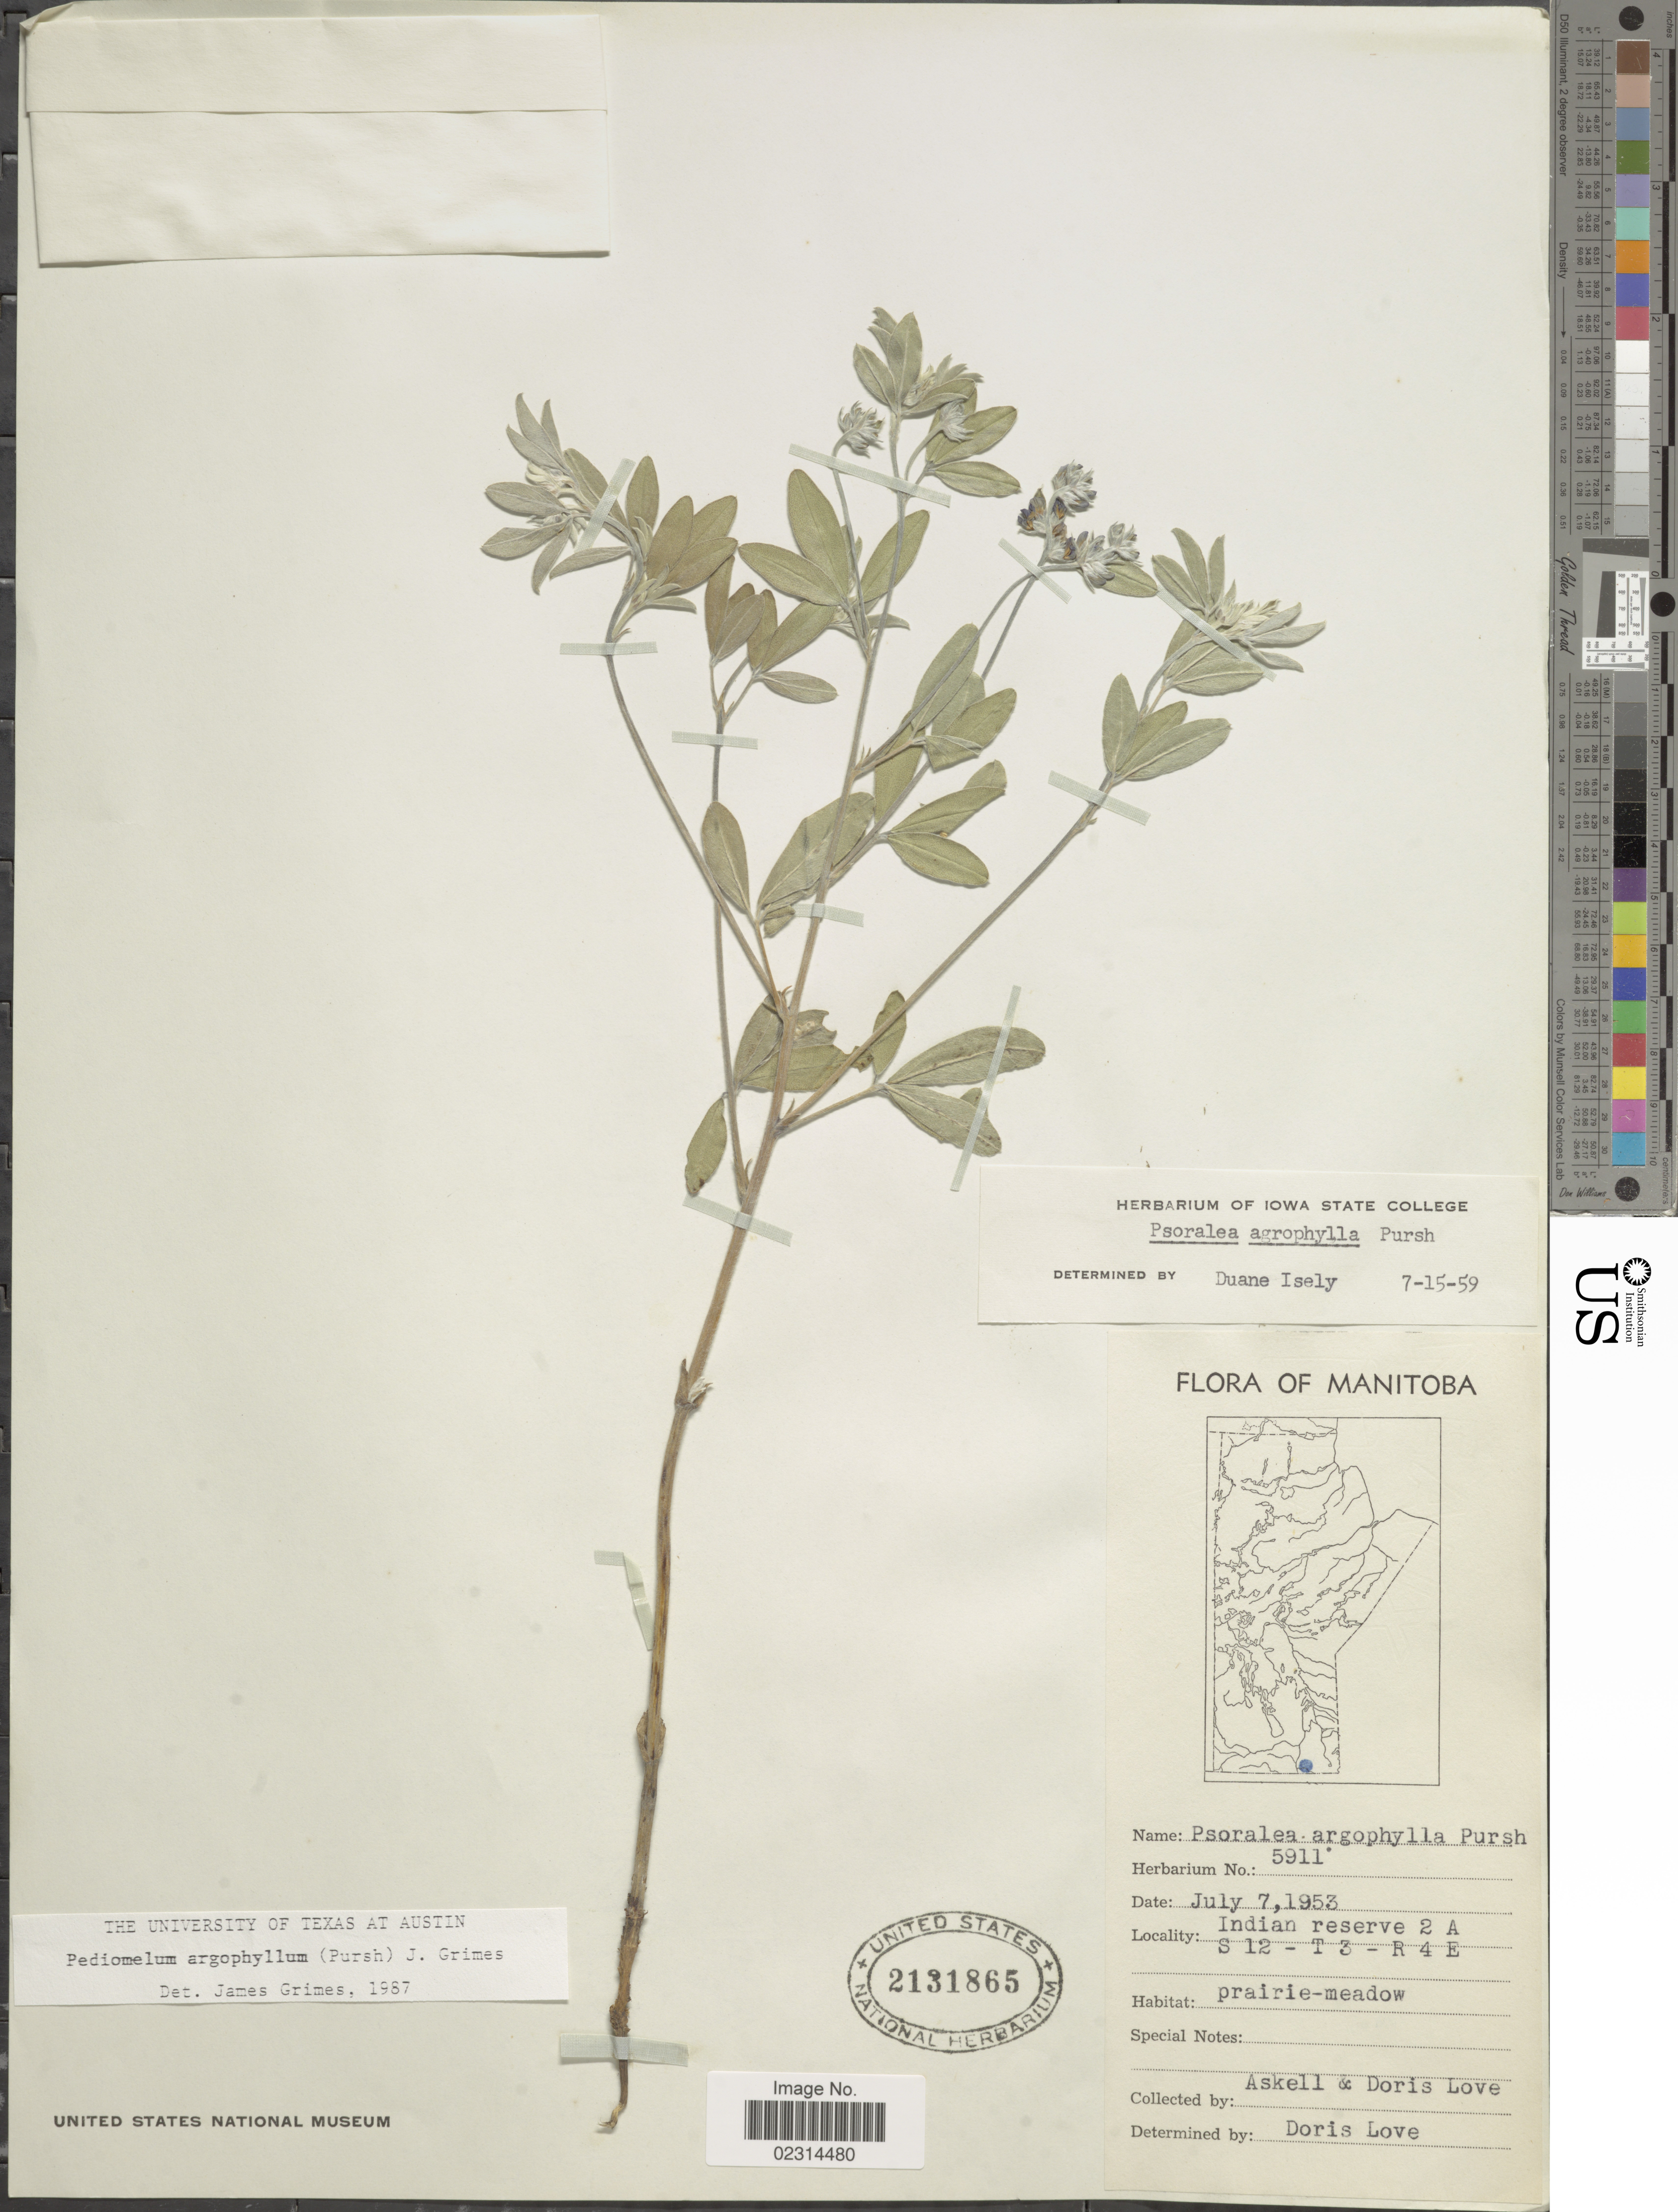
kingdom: Plantae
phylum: Tracheophyta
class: Magnoliopsida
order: Fabales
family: Fabaceae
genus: Pediomelum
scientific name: Pediomelum argophyllum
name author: (Pursh) J.W. Grimes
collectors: -. Askell & D. Löve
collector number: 5911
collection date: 1953-07-07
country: Canada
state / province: Manitoba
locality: Indian reserve 2 A S 12 - T 3 - R 4 E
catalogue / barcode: US 2131865